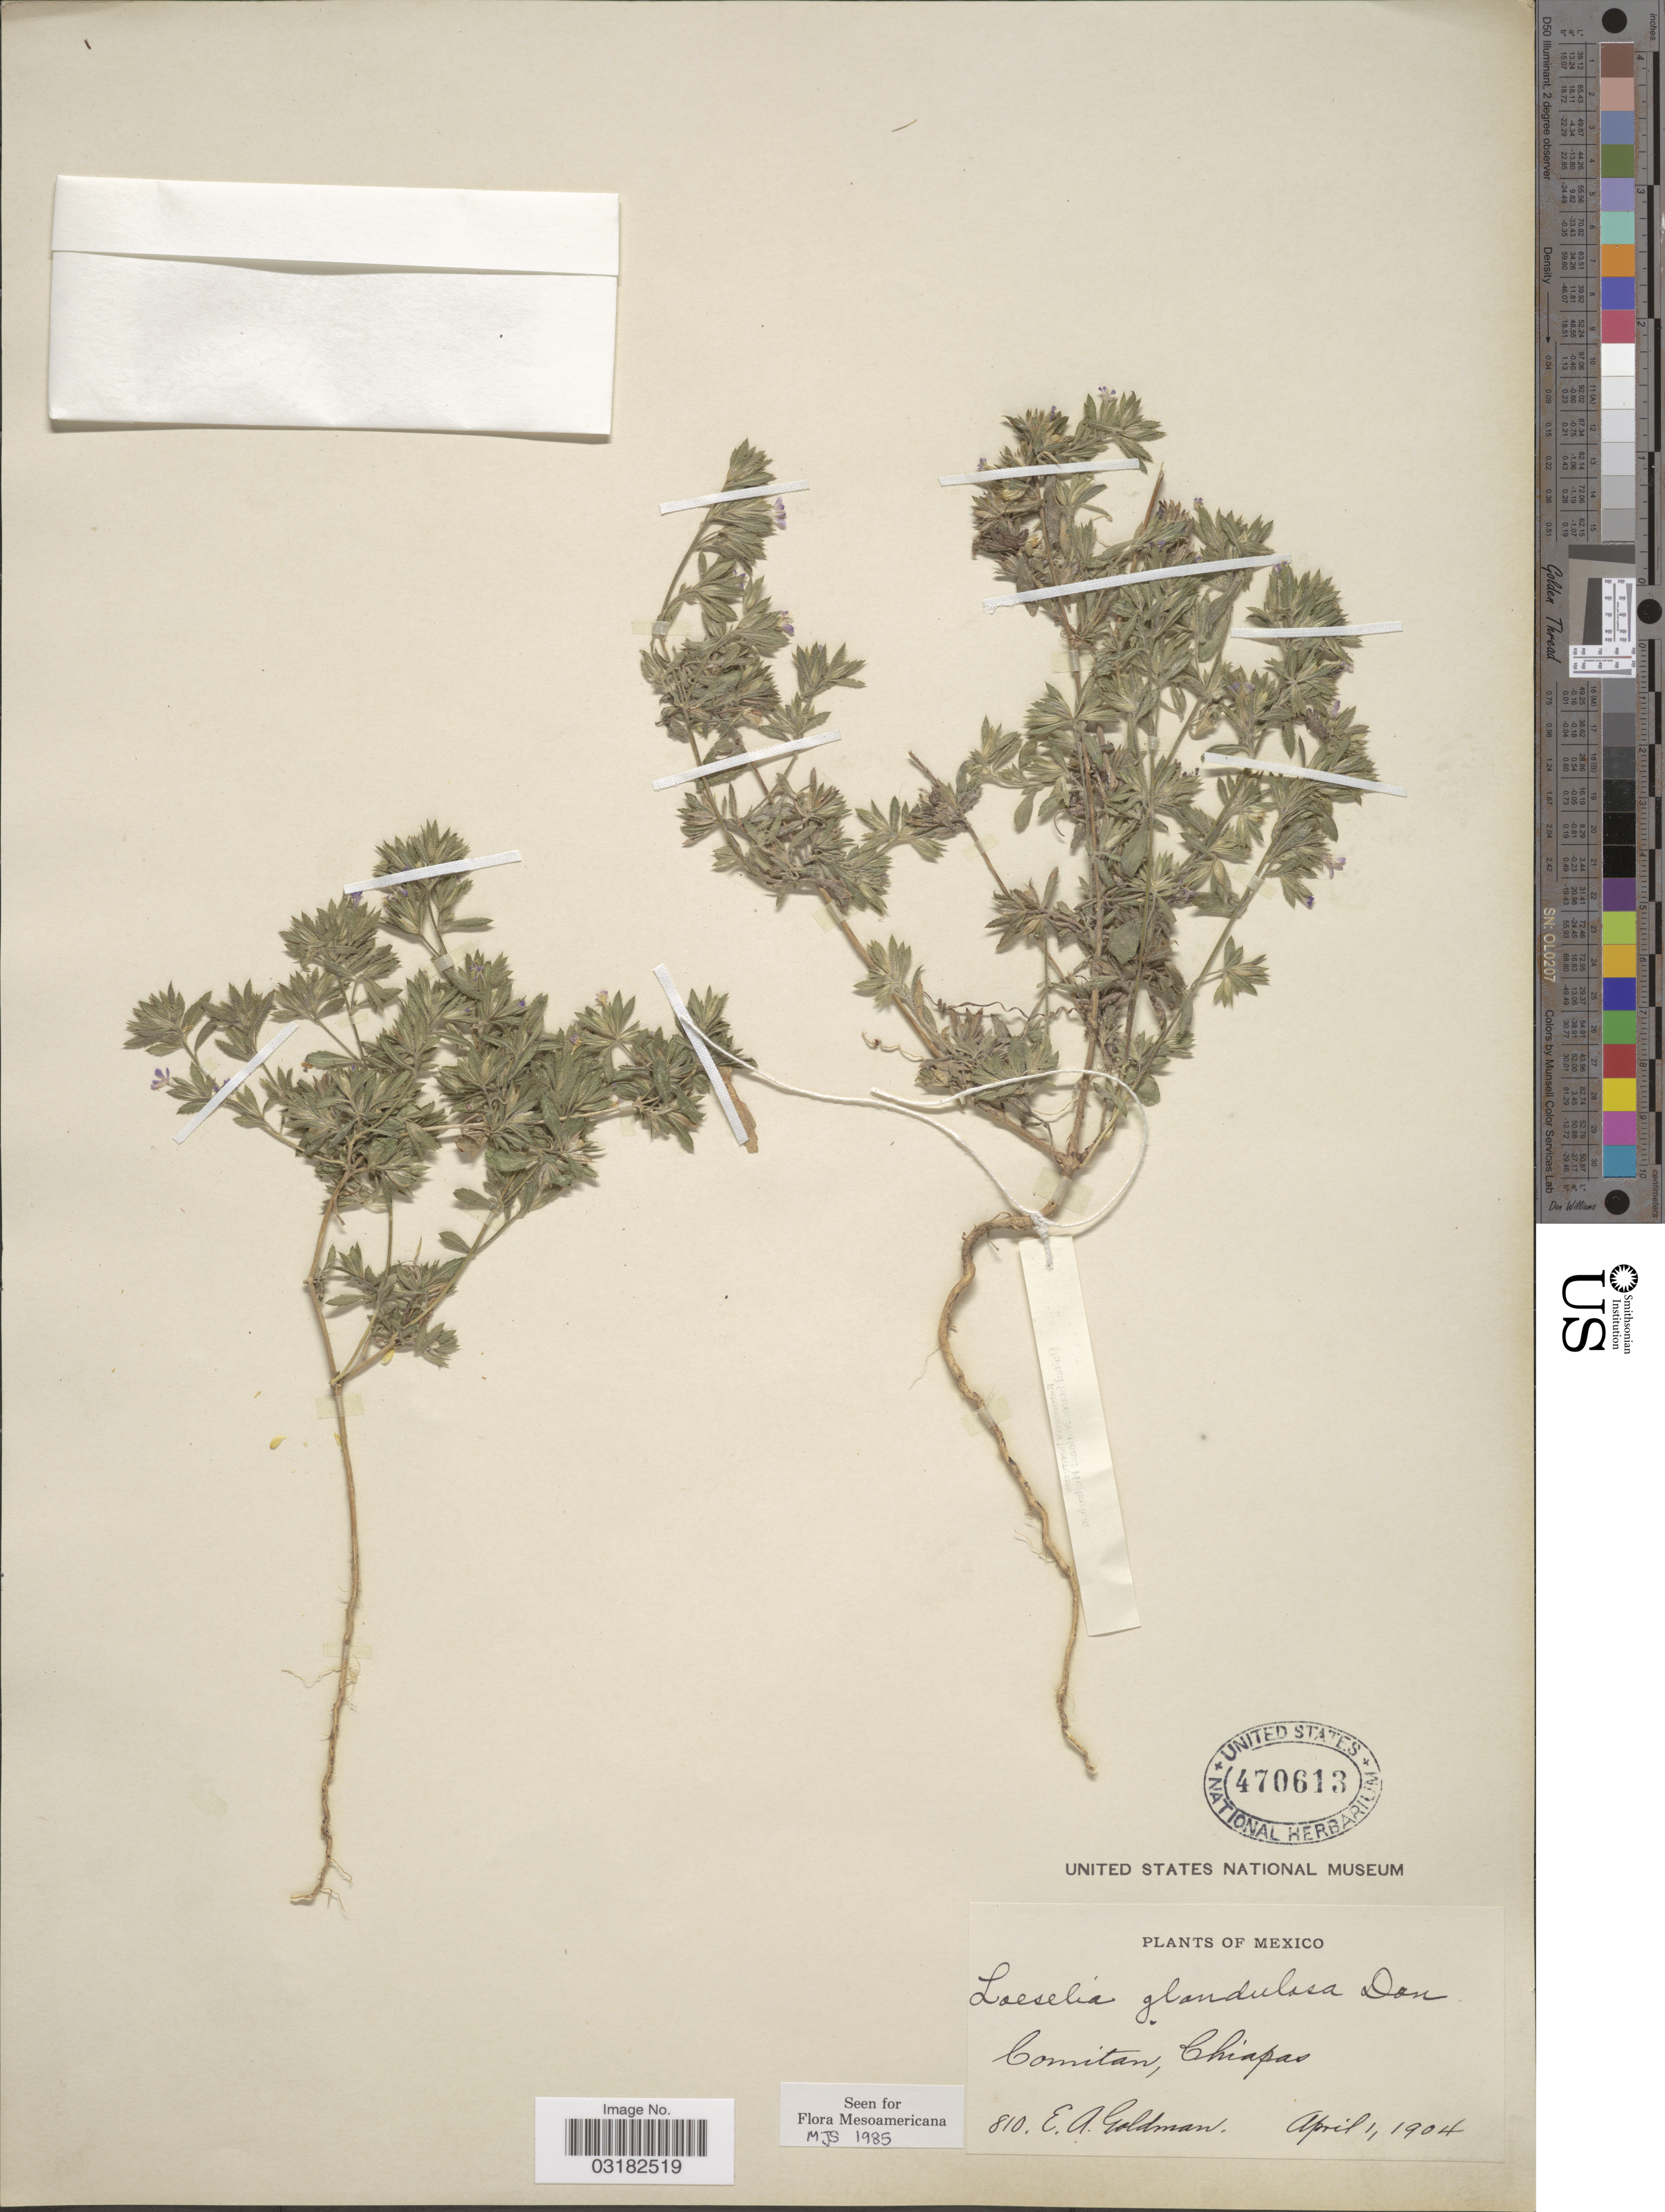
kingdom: Plantae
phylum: Tracheophyta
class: Magnoliopsida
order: Ericales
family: Polemoniaceae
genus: Loeselia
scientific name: Loeselia glandulosa subsp. conglomerata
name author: (Kunth) Brand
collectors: E. A. Goldman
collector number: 810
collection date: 1904-04-01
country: Mexico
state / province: Chiapas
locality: Comitan.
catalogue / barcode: US 470613